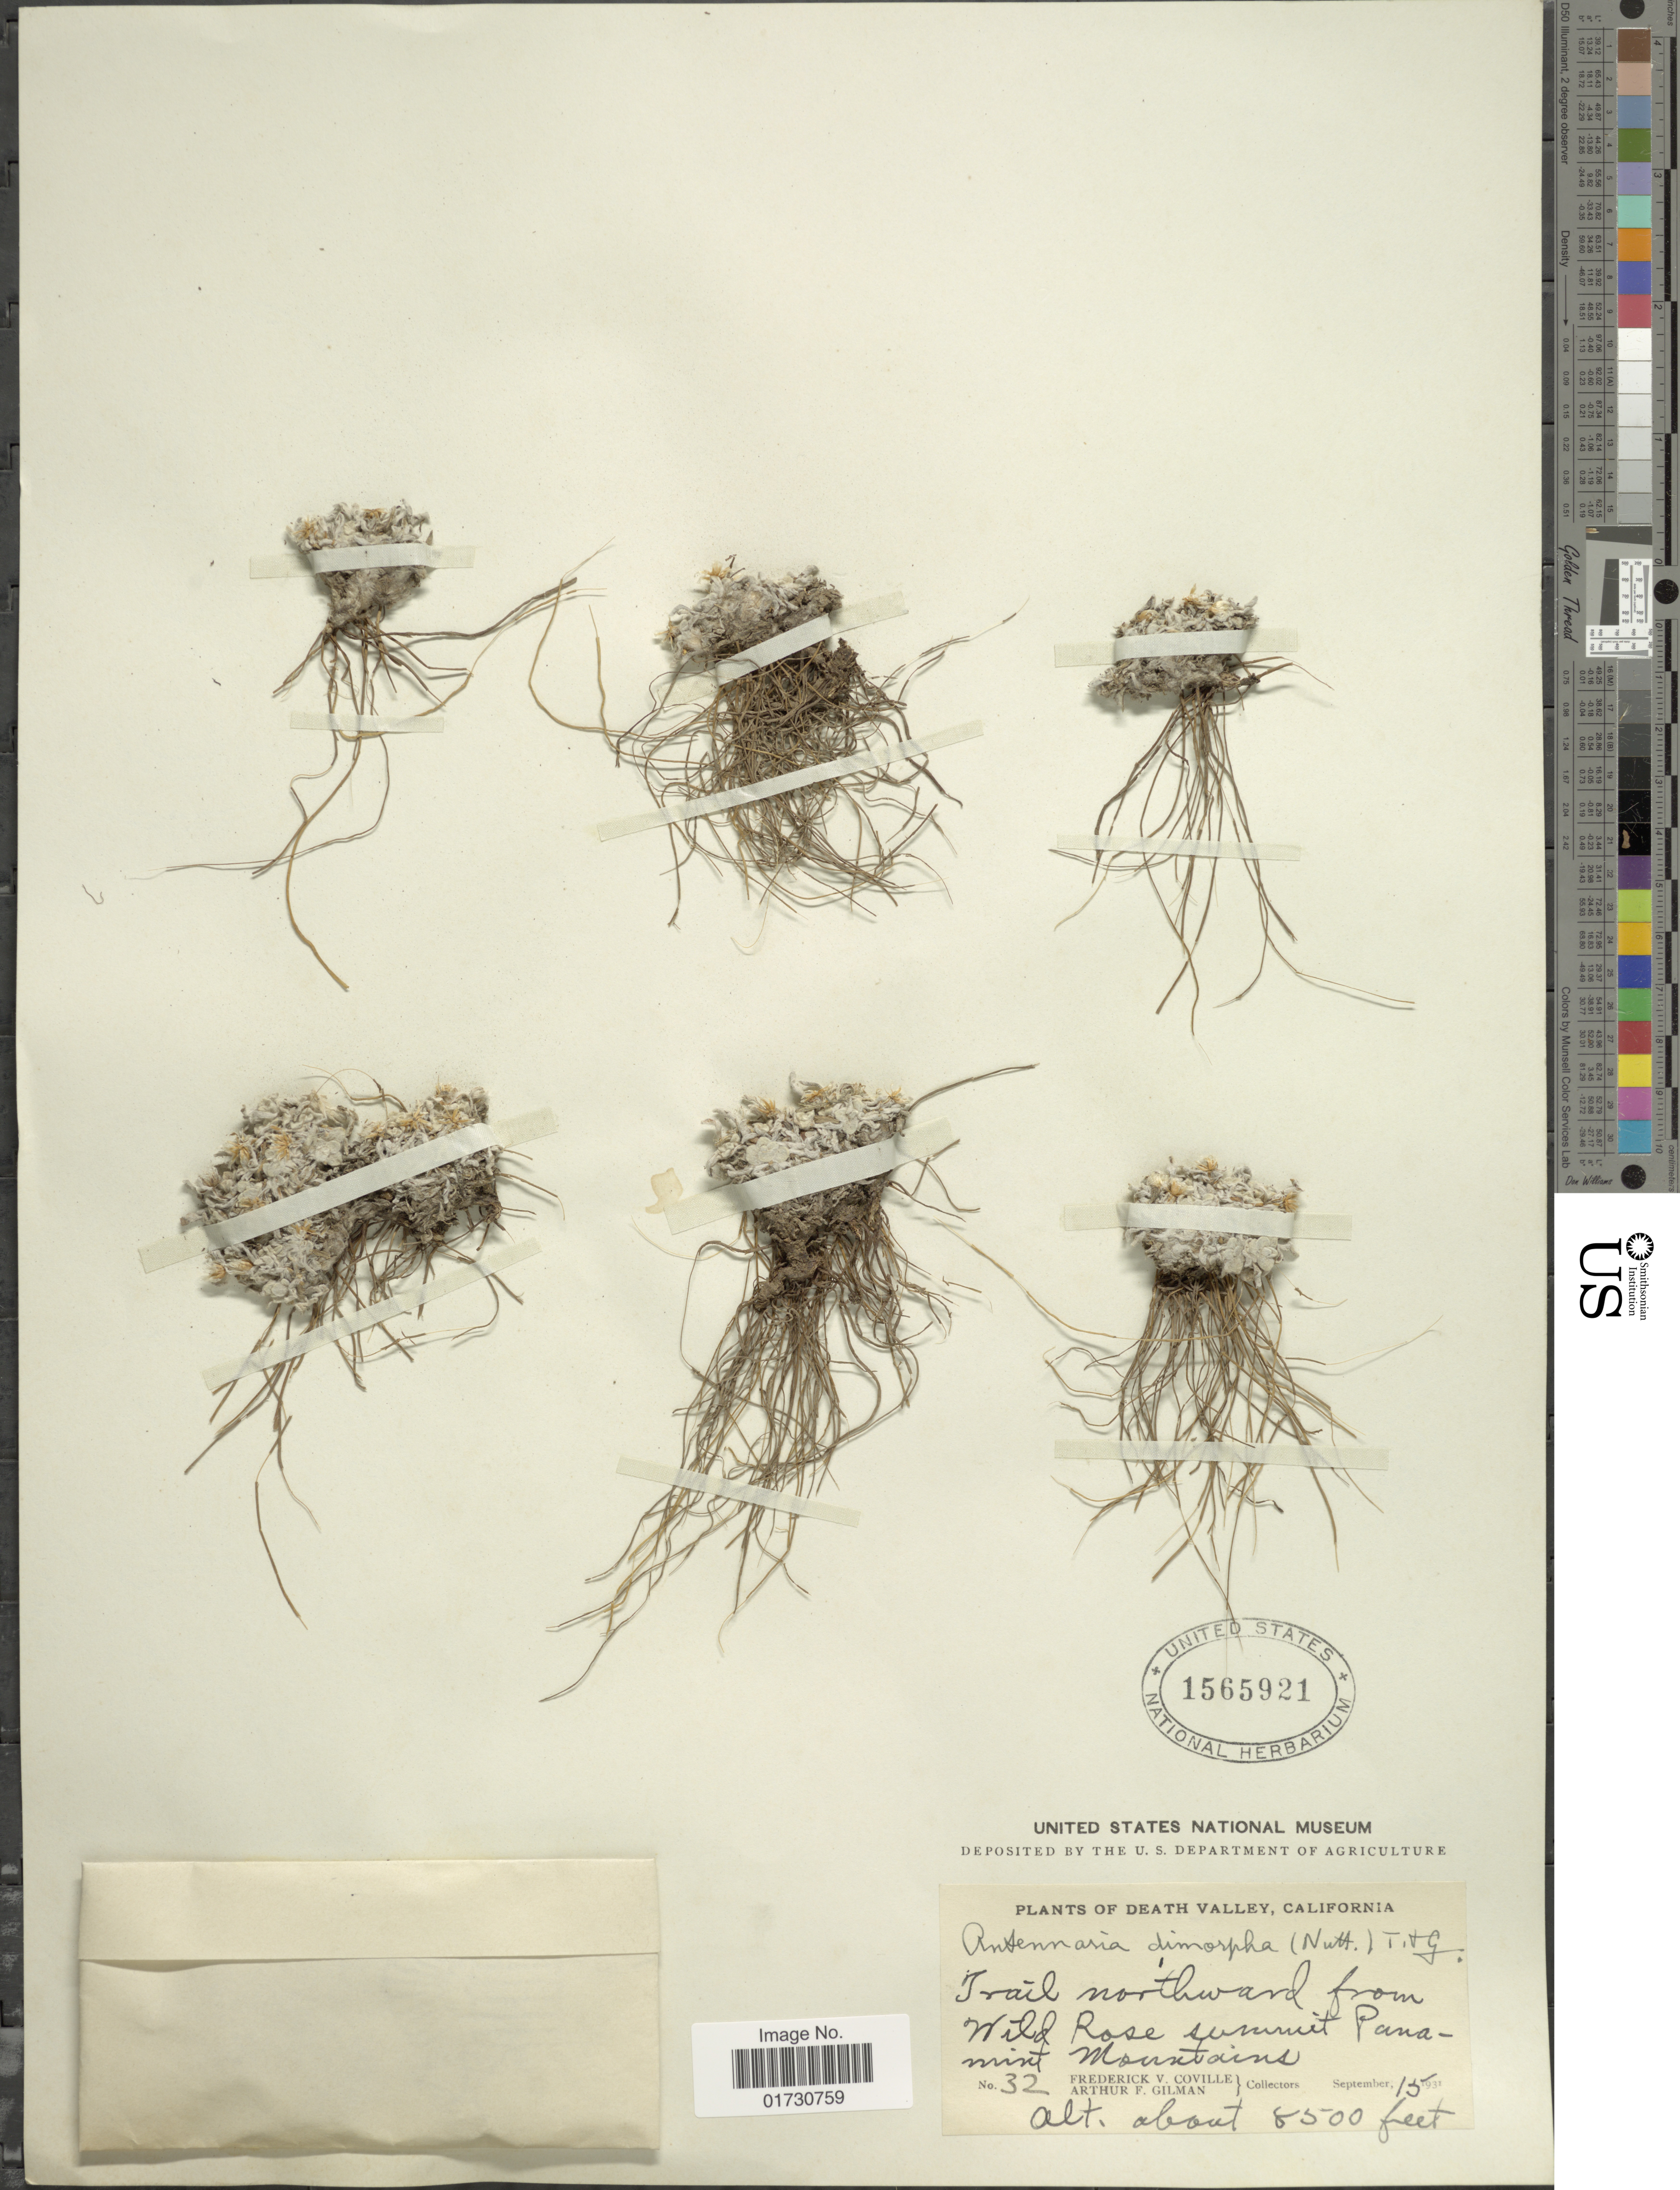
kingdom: Plantae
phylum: Tracheophyta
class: Magnoliopsida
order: Asterales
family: Asteraceae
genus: Antennaria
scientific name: Antennaria dimorpha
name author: (Nutt.) Torr. & A. Gray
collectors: F. V. Coville & A. Gilman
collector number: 32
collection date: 1931-09-15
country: United States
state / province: California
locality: Death Valley, Trail northward from Wild Rose summit Panamint Mountains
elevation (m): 2591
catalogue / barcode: US 1565921